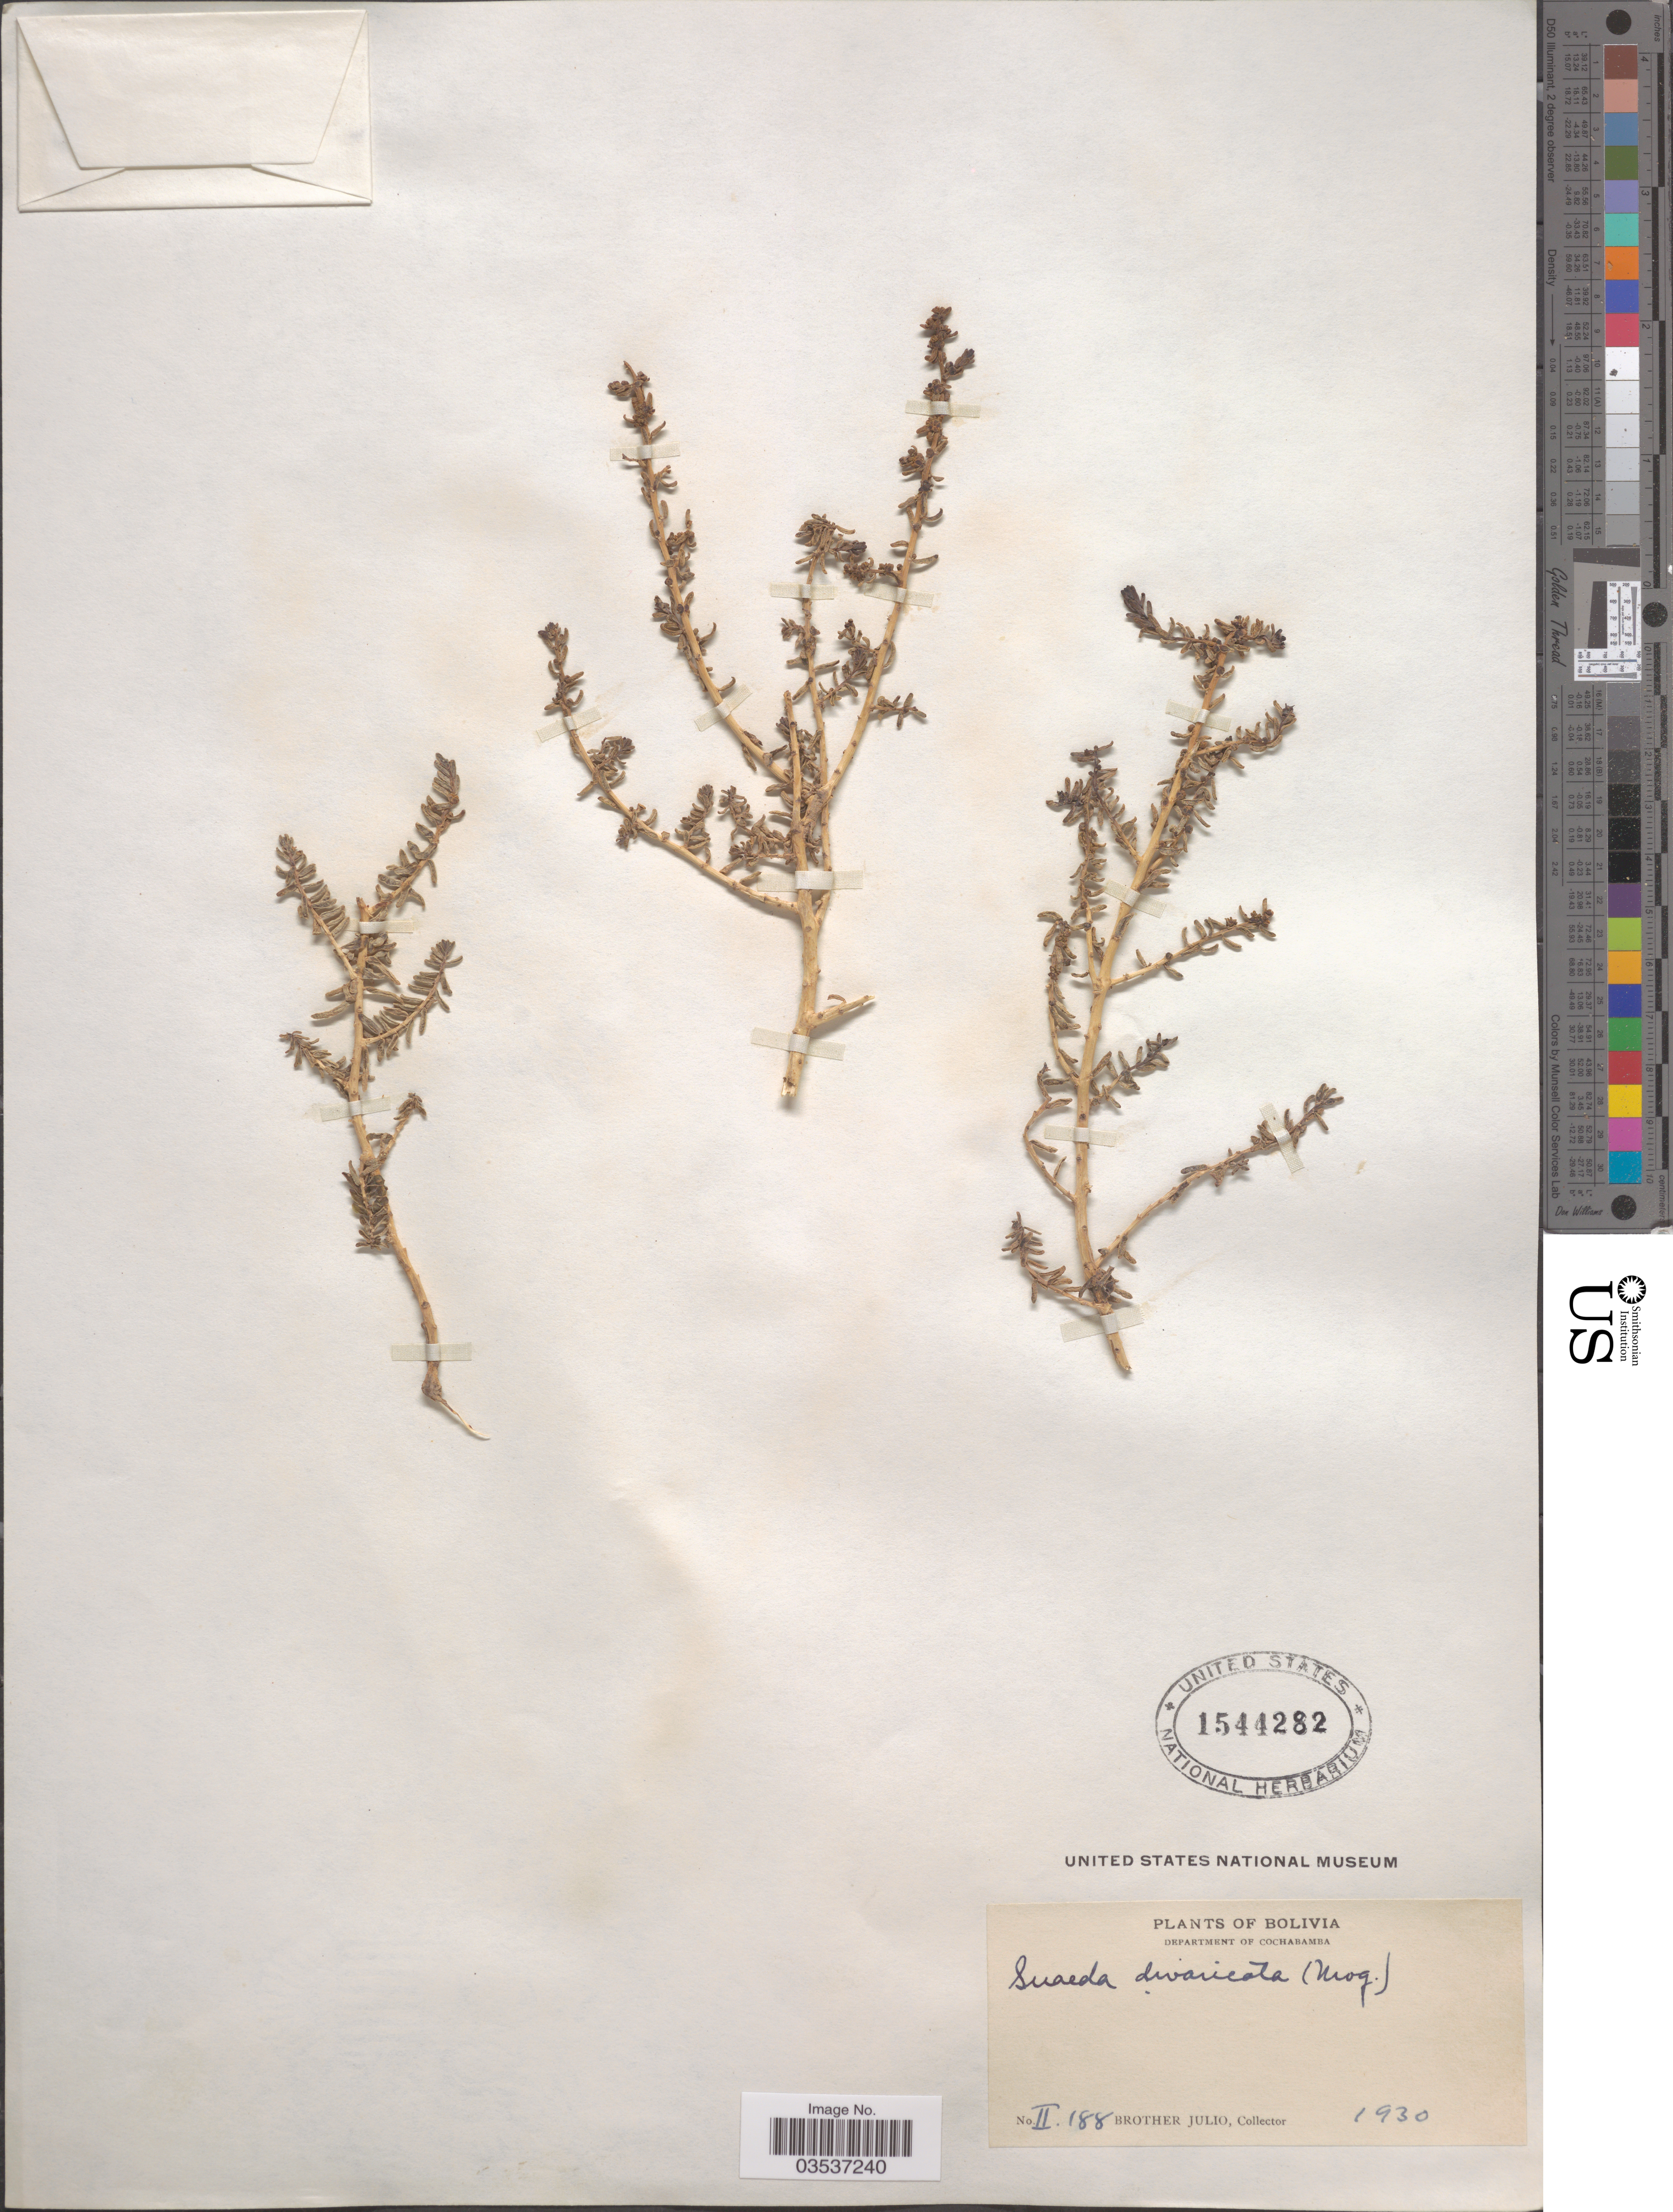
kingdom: Plantae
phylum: Tracheophyta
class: Magnoliopsida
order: Caryophyllales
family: Amaranthaceae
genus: Suaeda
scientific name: Suaeda divaricata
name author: Moq.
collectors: Bro. Julio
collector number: II188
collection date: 1930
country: Bolivia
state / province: Cochabamba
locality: Department of Cochabamba.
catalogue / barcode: US 1544282